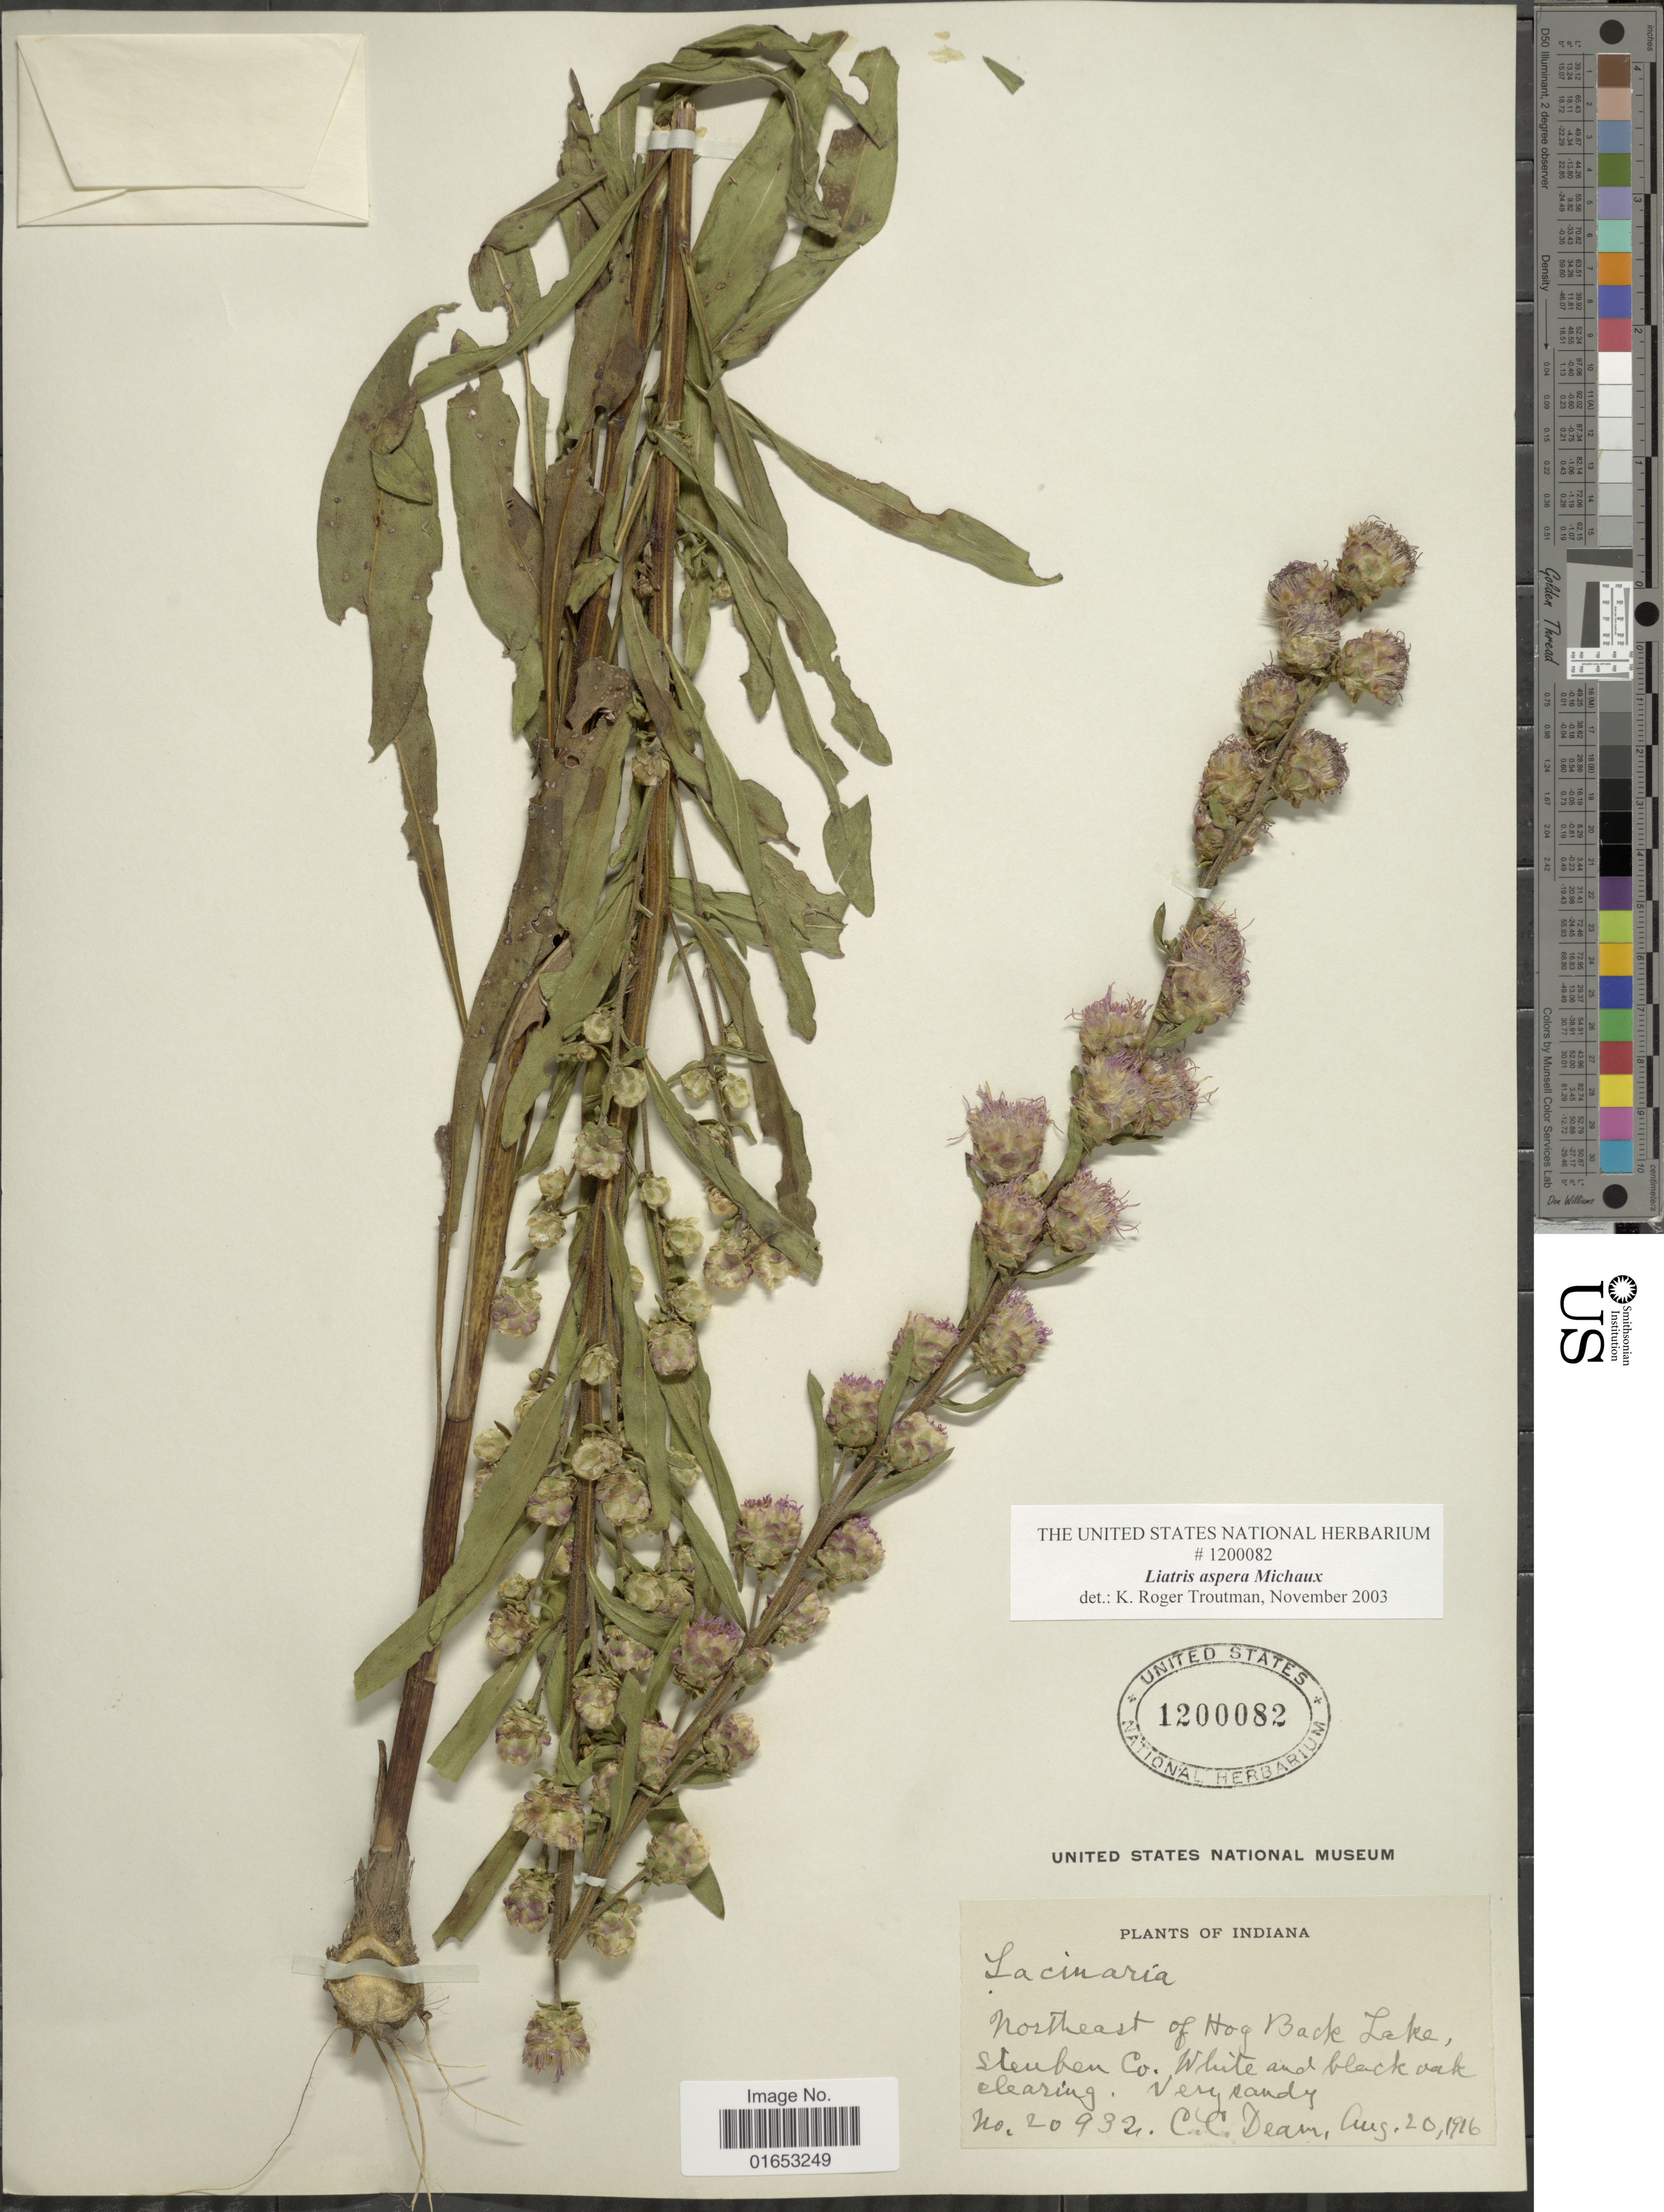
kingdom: Plantae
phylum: Tracheophyta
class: Magnoliopsida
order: Asterales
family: Asteraceae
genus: Liatris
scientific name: Liatris aspera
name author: Michx.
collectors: C. C. Deam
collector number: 20932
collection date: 1916-08-20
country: United States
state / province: Indiana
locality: Northeast of Hog Back Lake, Steuben Co.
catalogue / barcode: US 1200082